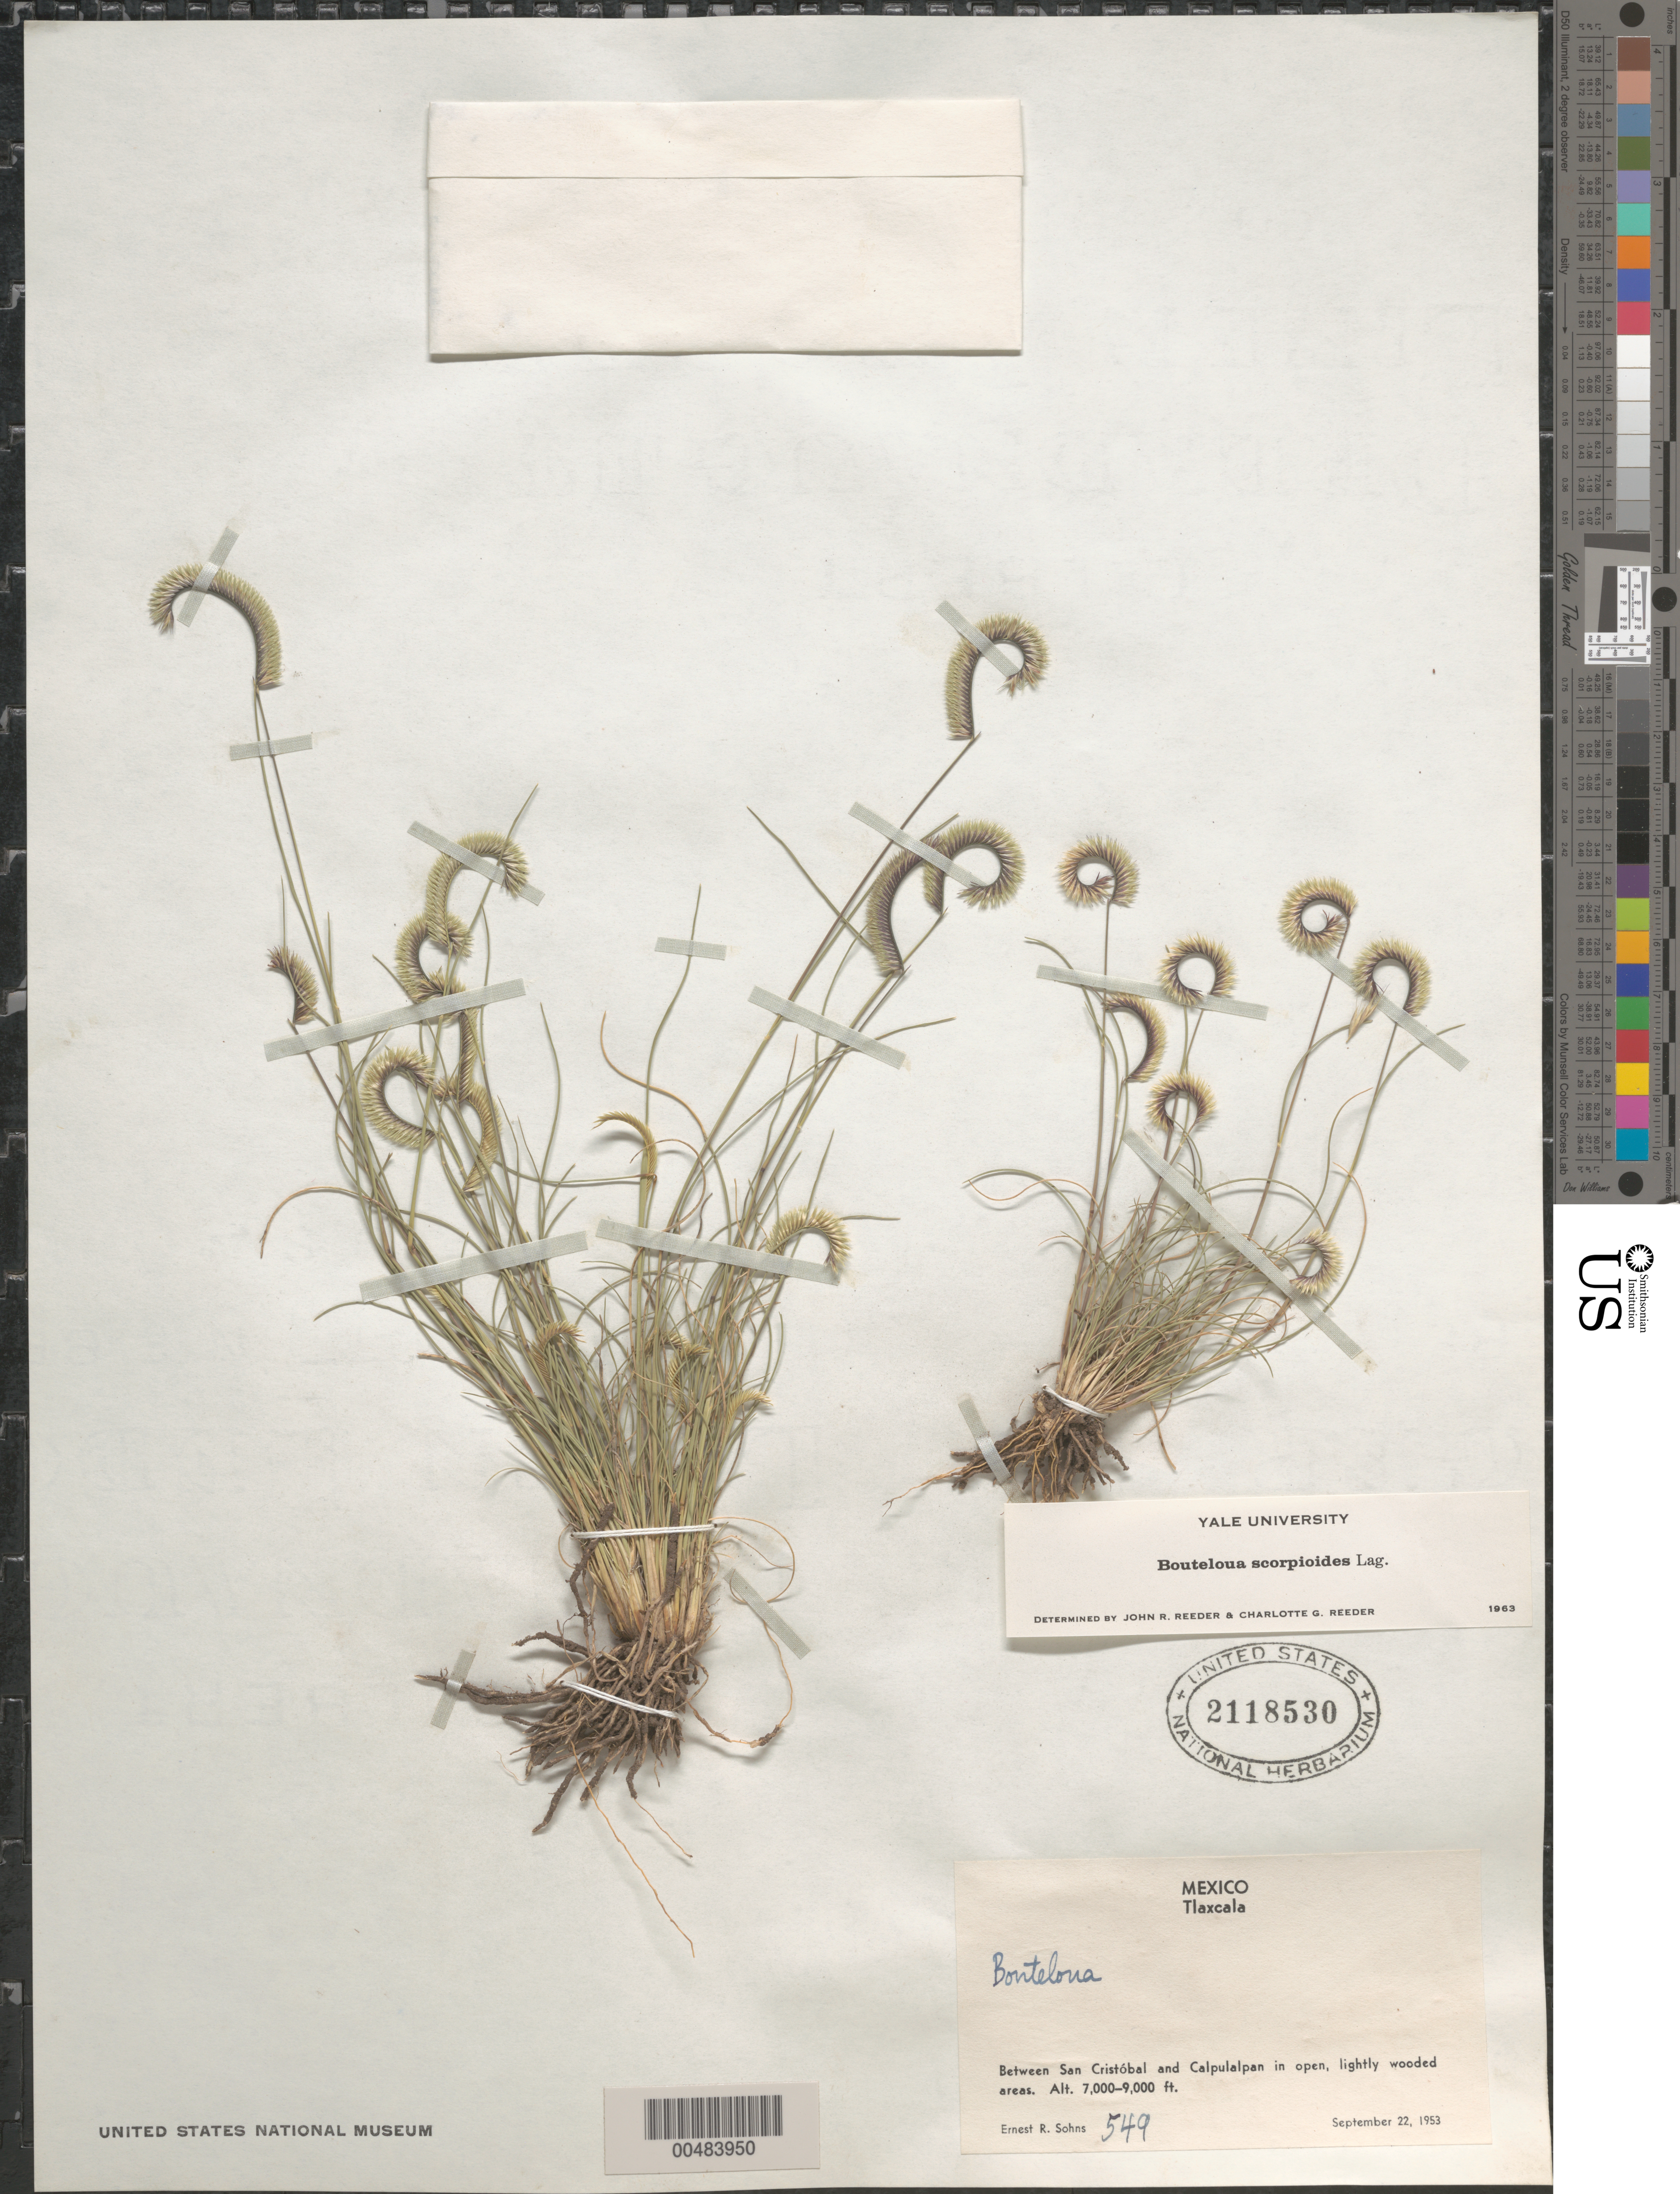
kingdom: Plantae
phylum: Tracheophyta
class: Liliopsida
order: Poales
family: Poaceae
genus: Bouteloua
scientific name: Bouteloua scorpioides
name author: Lag.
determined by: Reeder, J. R.; Reeder, C. G.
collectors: E. R. Sohns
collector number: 549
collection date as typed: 22 Sep 1953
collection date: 1953-09-22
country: Mexico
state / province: Tlaxcala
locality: Between San Critsóbal and Calpulalpan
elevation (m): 2134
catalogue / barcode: US 2118530